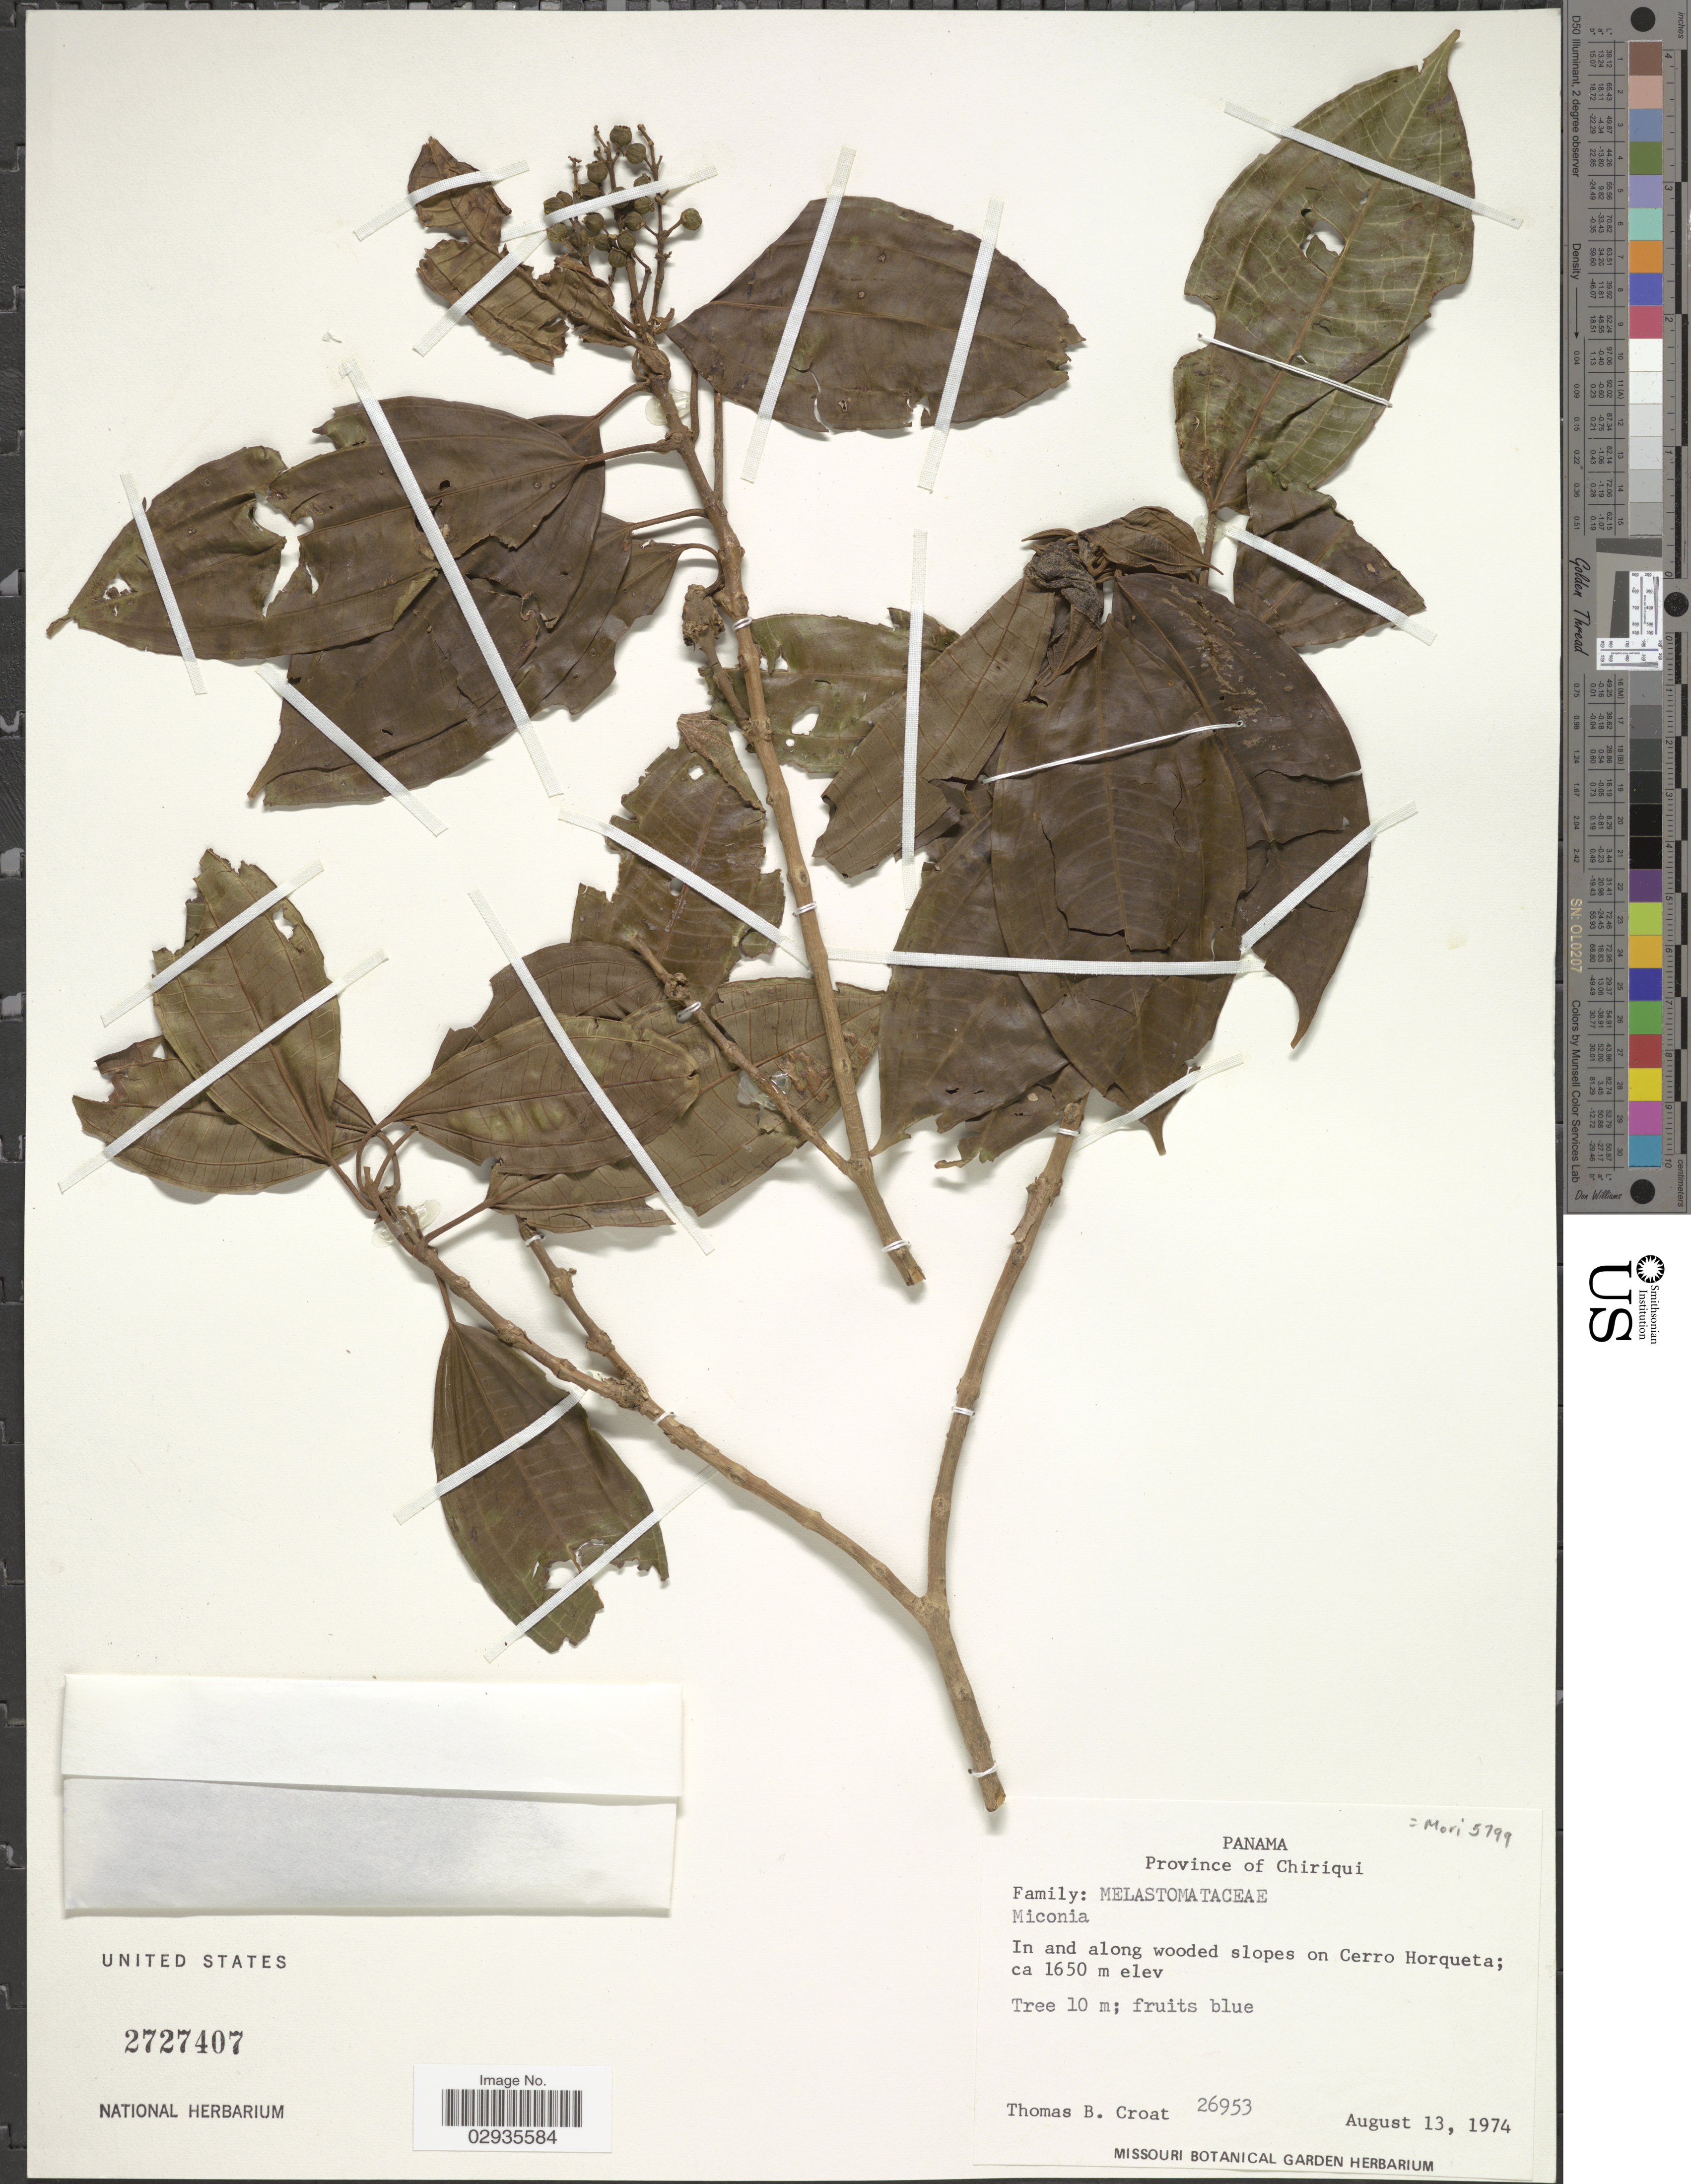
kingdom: Plantae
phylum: Tracheophyta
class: Magnoliopsida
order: Myrtales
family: Melastomataceae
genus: Miconia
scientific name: Miconia sp.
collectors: T. B. Croat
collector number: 26953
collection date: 1974-08-13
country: Panama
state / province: Chiriqui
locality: In and along wooded slopes on Cerro Horqueta.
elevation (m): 1650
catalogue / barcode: US 2727407